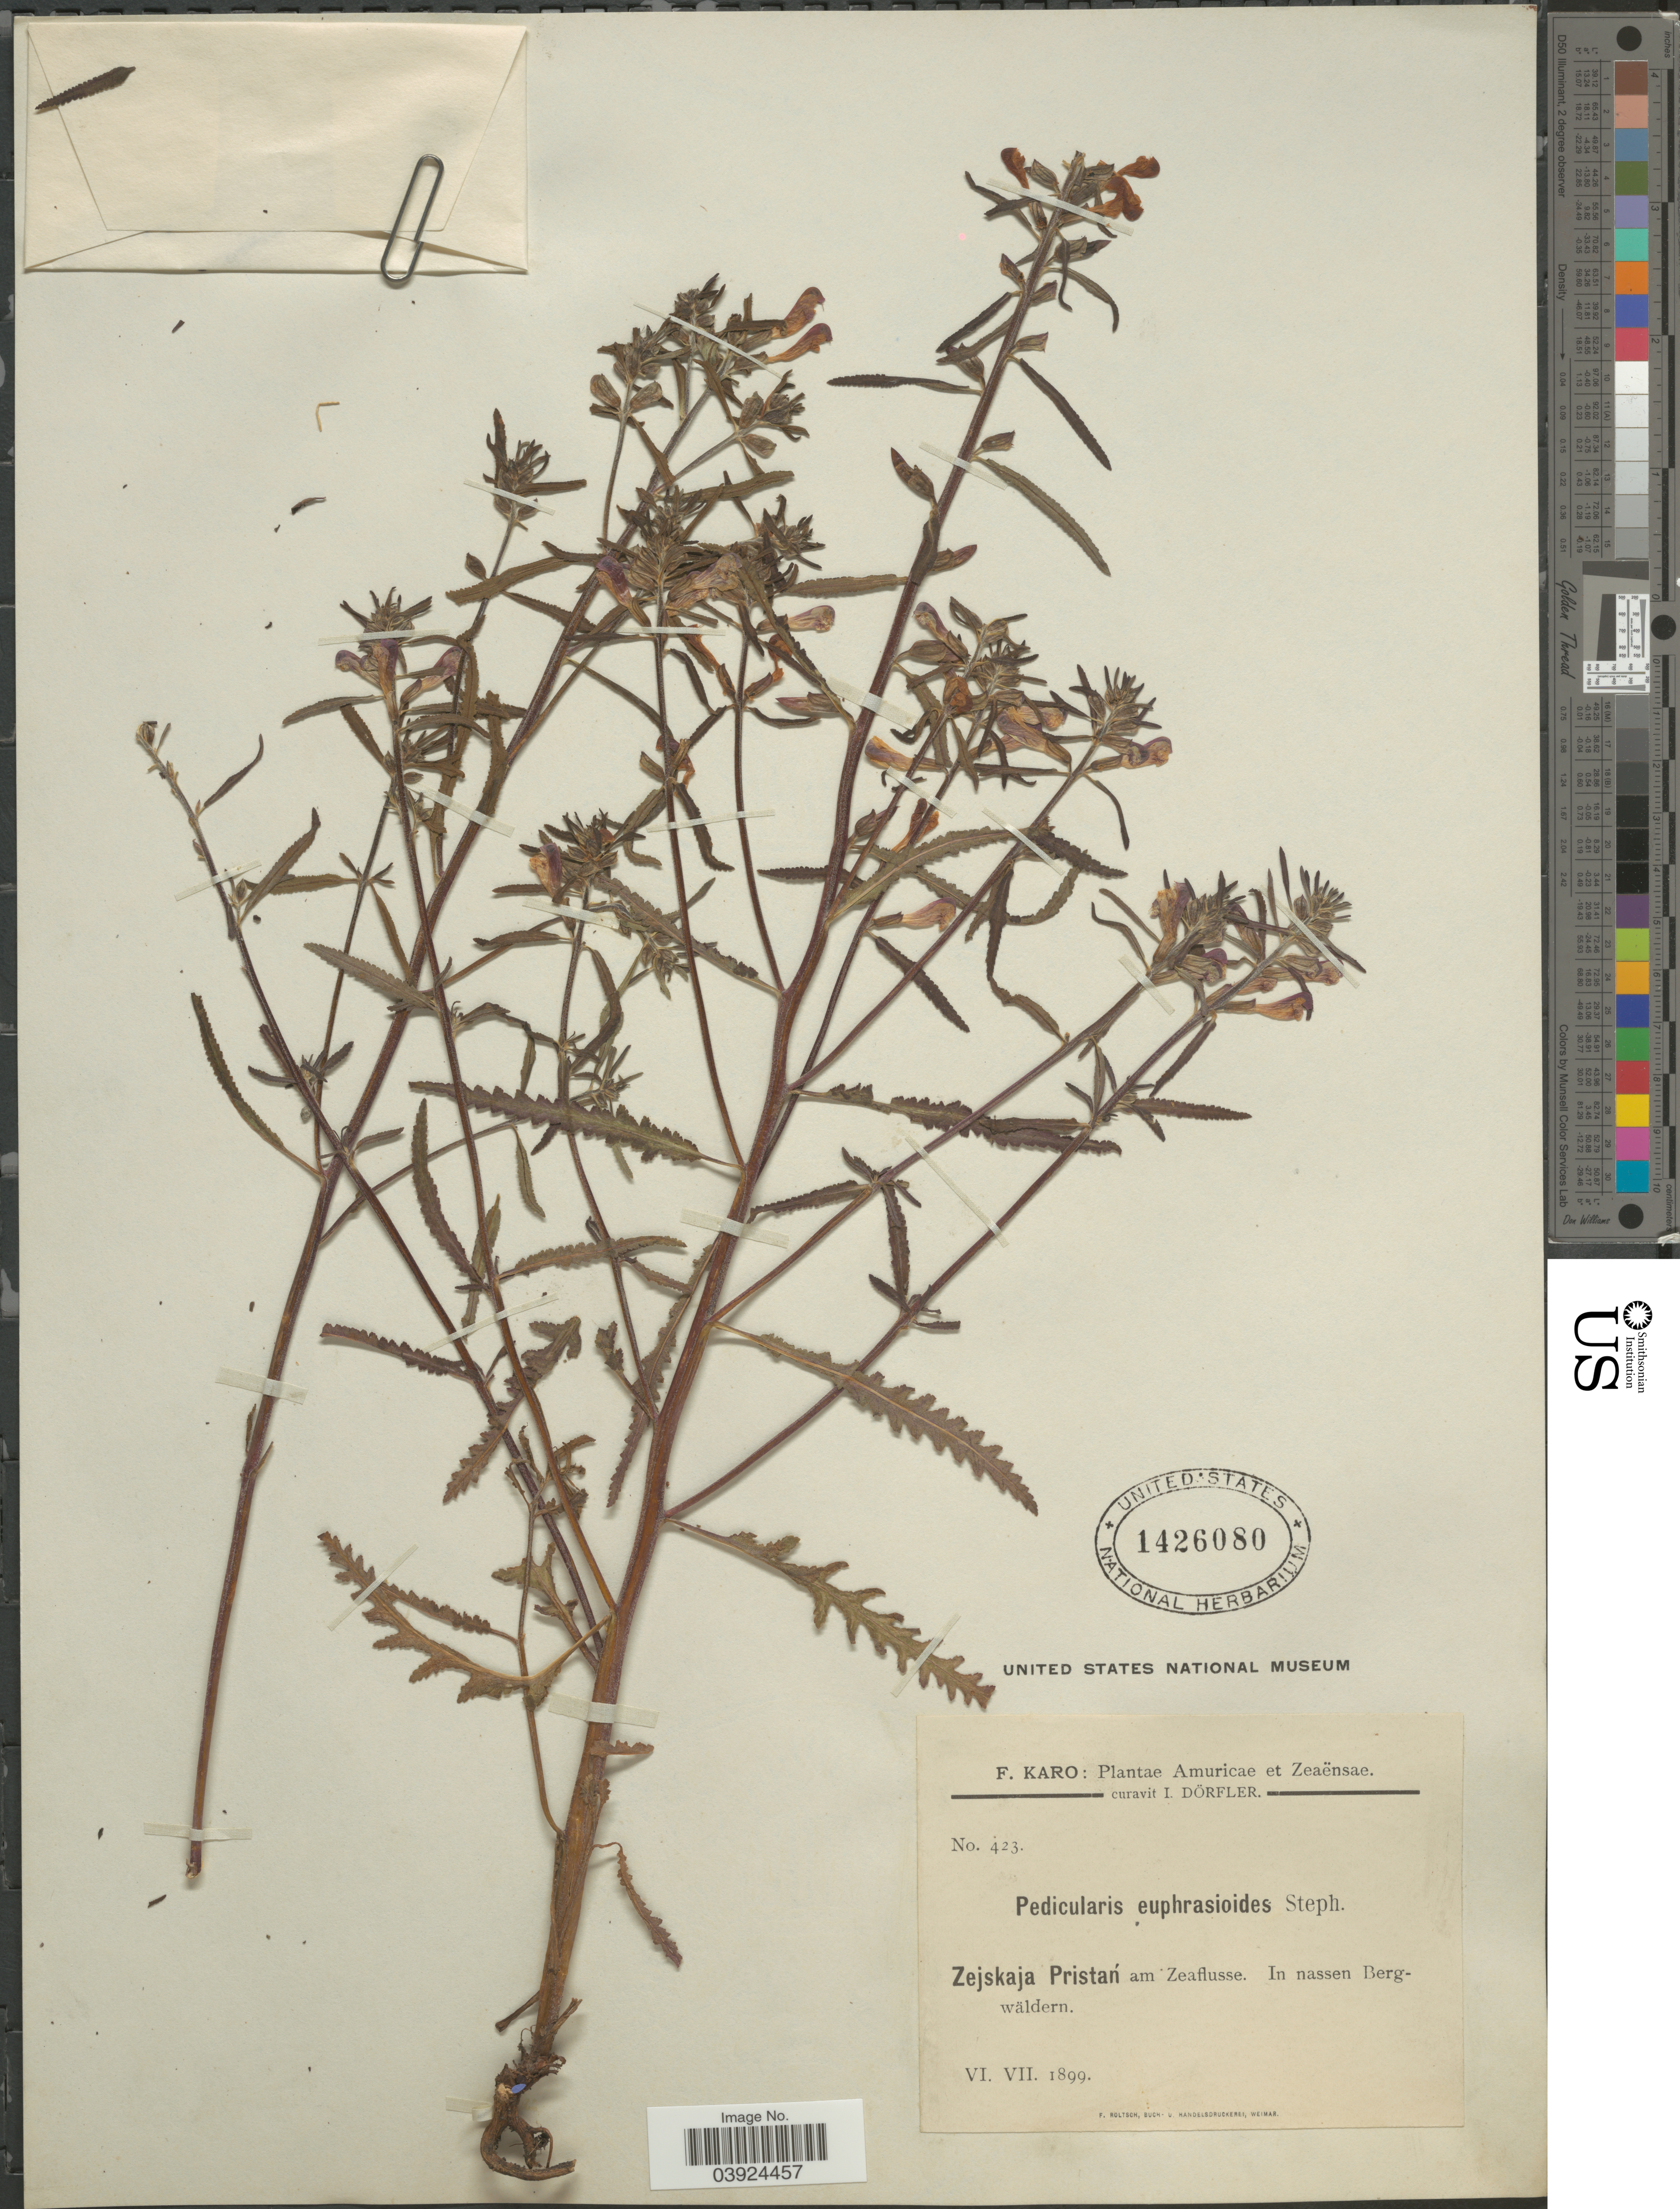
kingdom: Plantae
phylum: Tracheophyta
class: Magnoliopsida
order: Lamiales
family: Orobanchaceae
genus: Pedicularis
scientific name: Pedicularis euphrasioides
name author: Stephan ex Willd.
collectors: F. Karo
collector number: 423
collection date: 1899-06/1899-07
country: Russian Federation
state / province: Amur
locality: Zejskaja Pristań am Zeaflusse. In nassen Bergwäldern.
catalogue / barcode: US 1426080